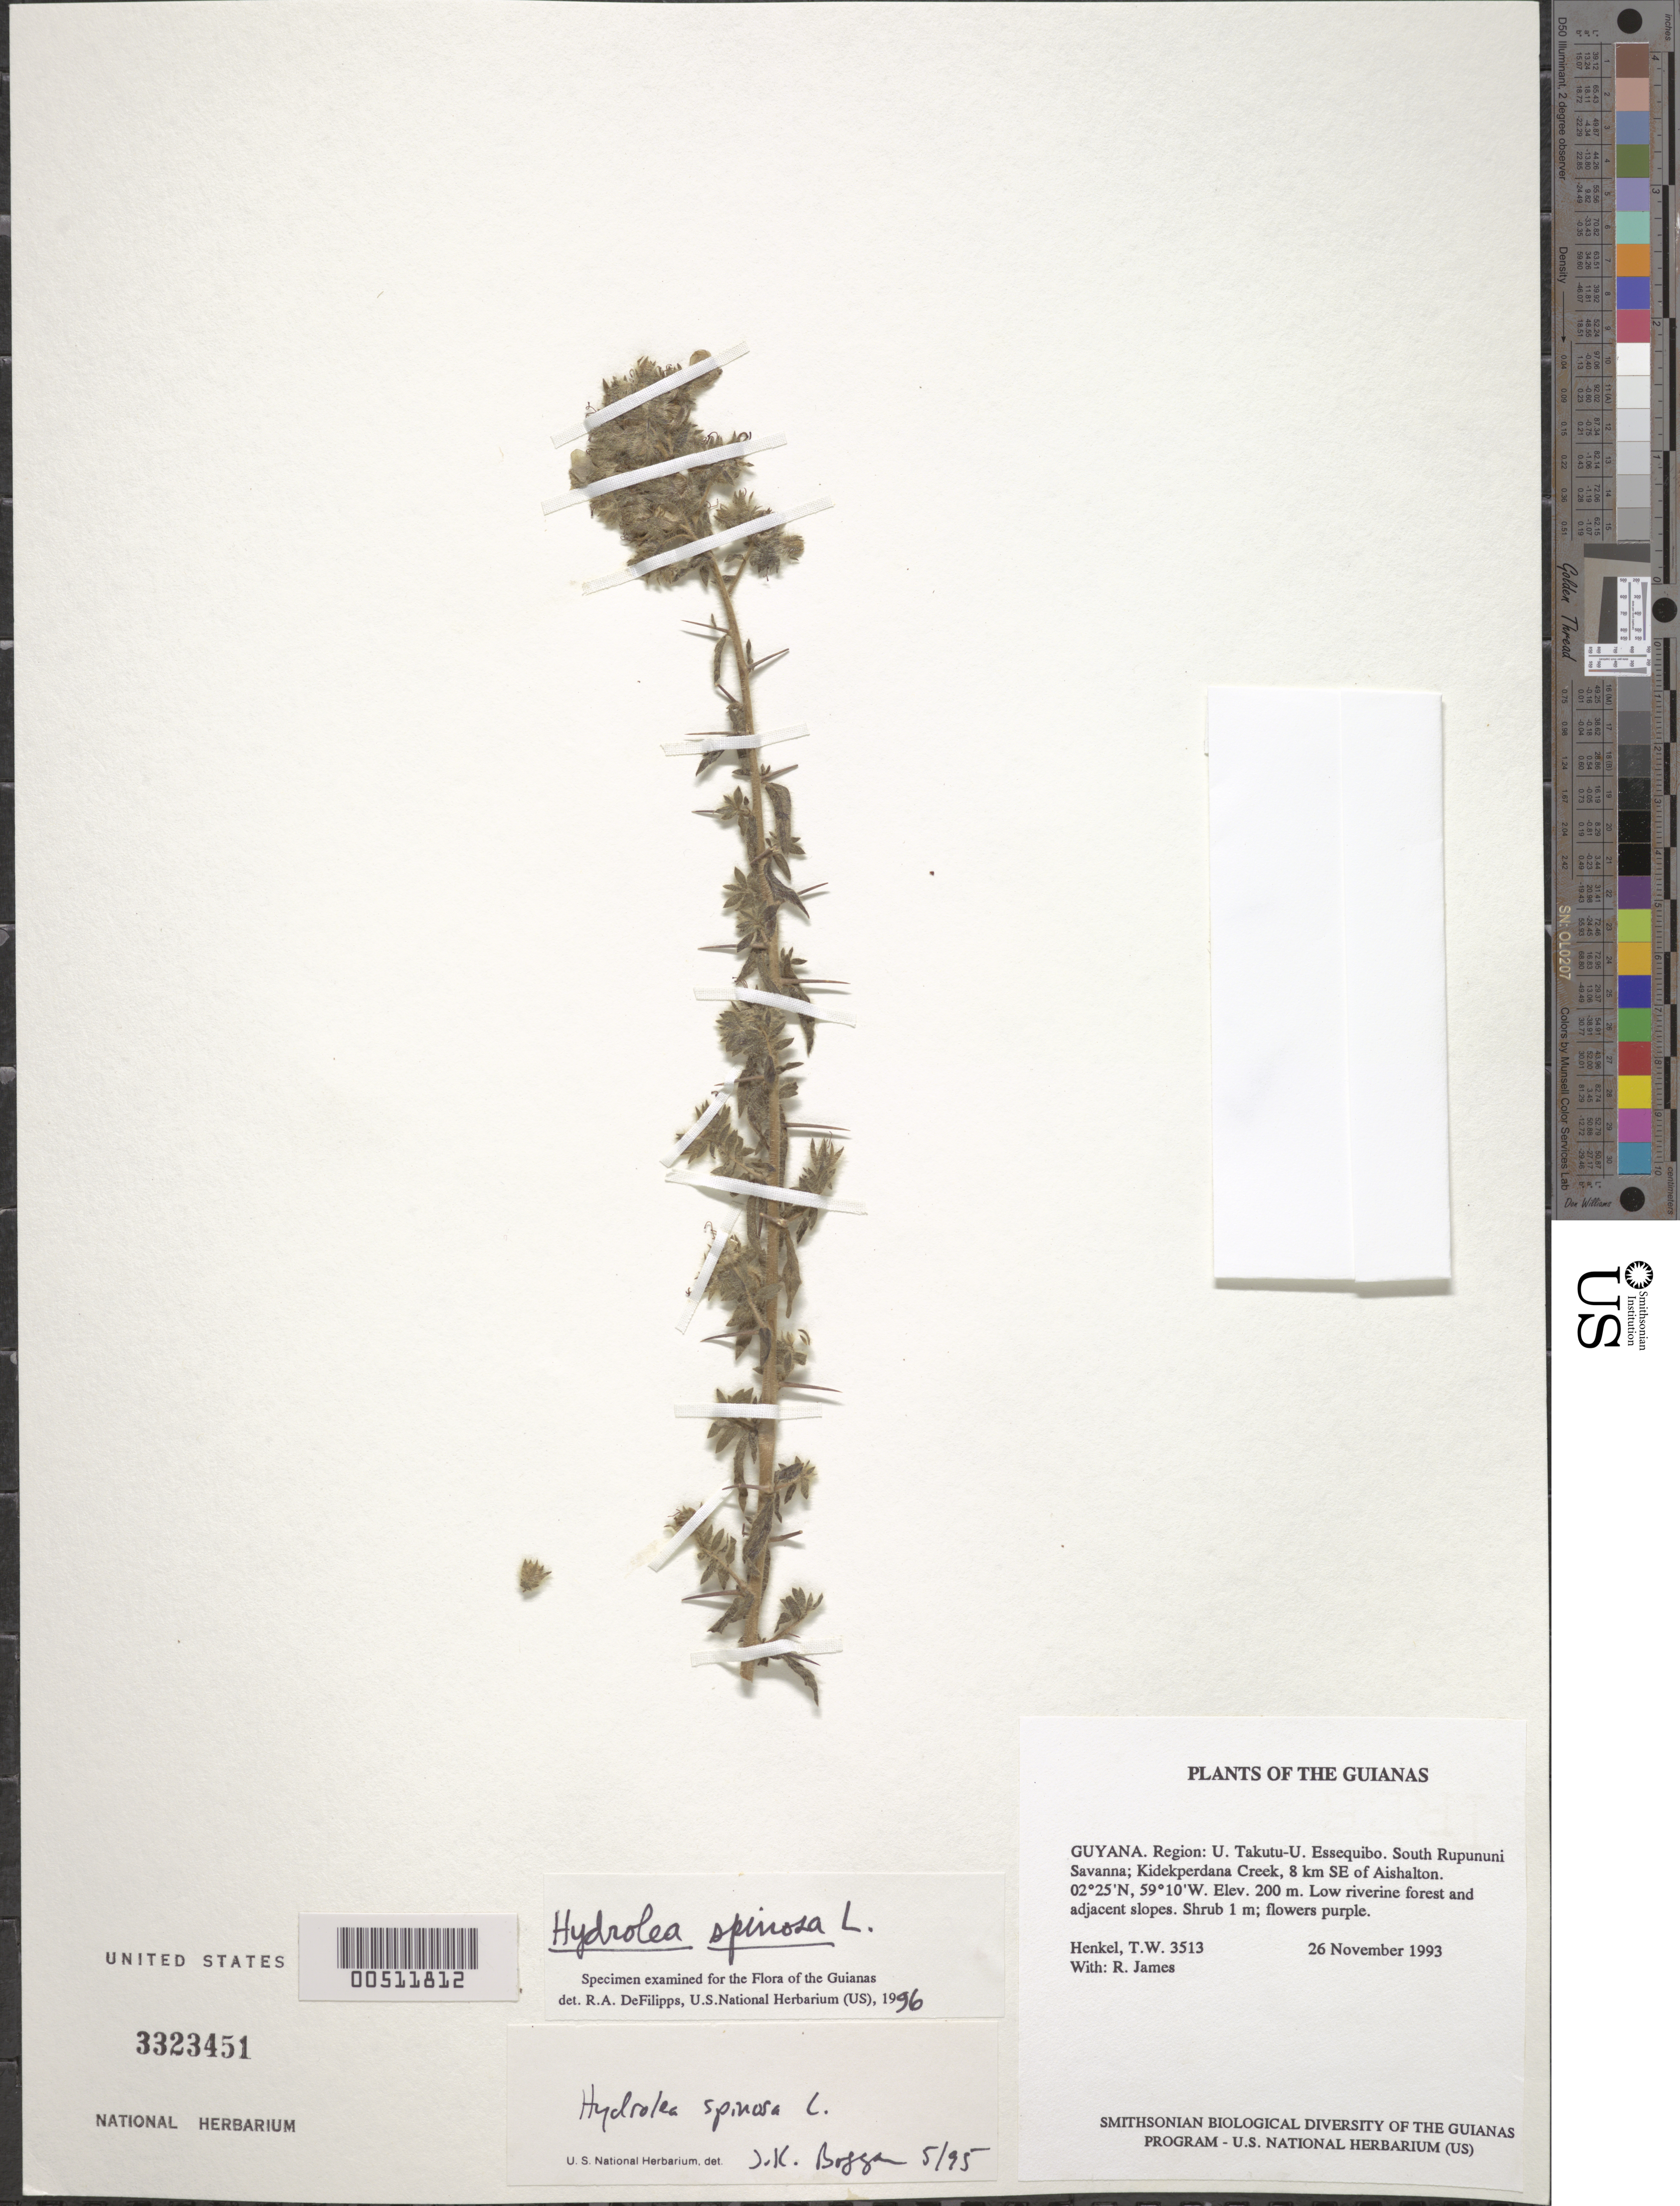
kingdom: Plantae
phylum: Tracheophyta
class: Magnoliopsida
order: Solanales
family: Hydroleaceae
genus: Hydrolea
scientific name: Hydrolea spinosa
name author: L.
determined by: DeFilipps, R. A.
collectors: T. Henkel & R. James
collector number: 3513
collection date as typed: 26 November 1993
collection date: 1993-11-26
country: Guyana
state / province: U. Takutu-U. Essequibo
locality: South Rupununi Savanna; Kidekperdana Creek, 8 km SE of Aishalton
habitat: Low riverine forest and adjacent slopes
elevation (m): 200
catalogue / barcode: US 3323451